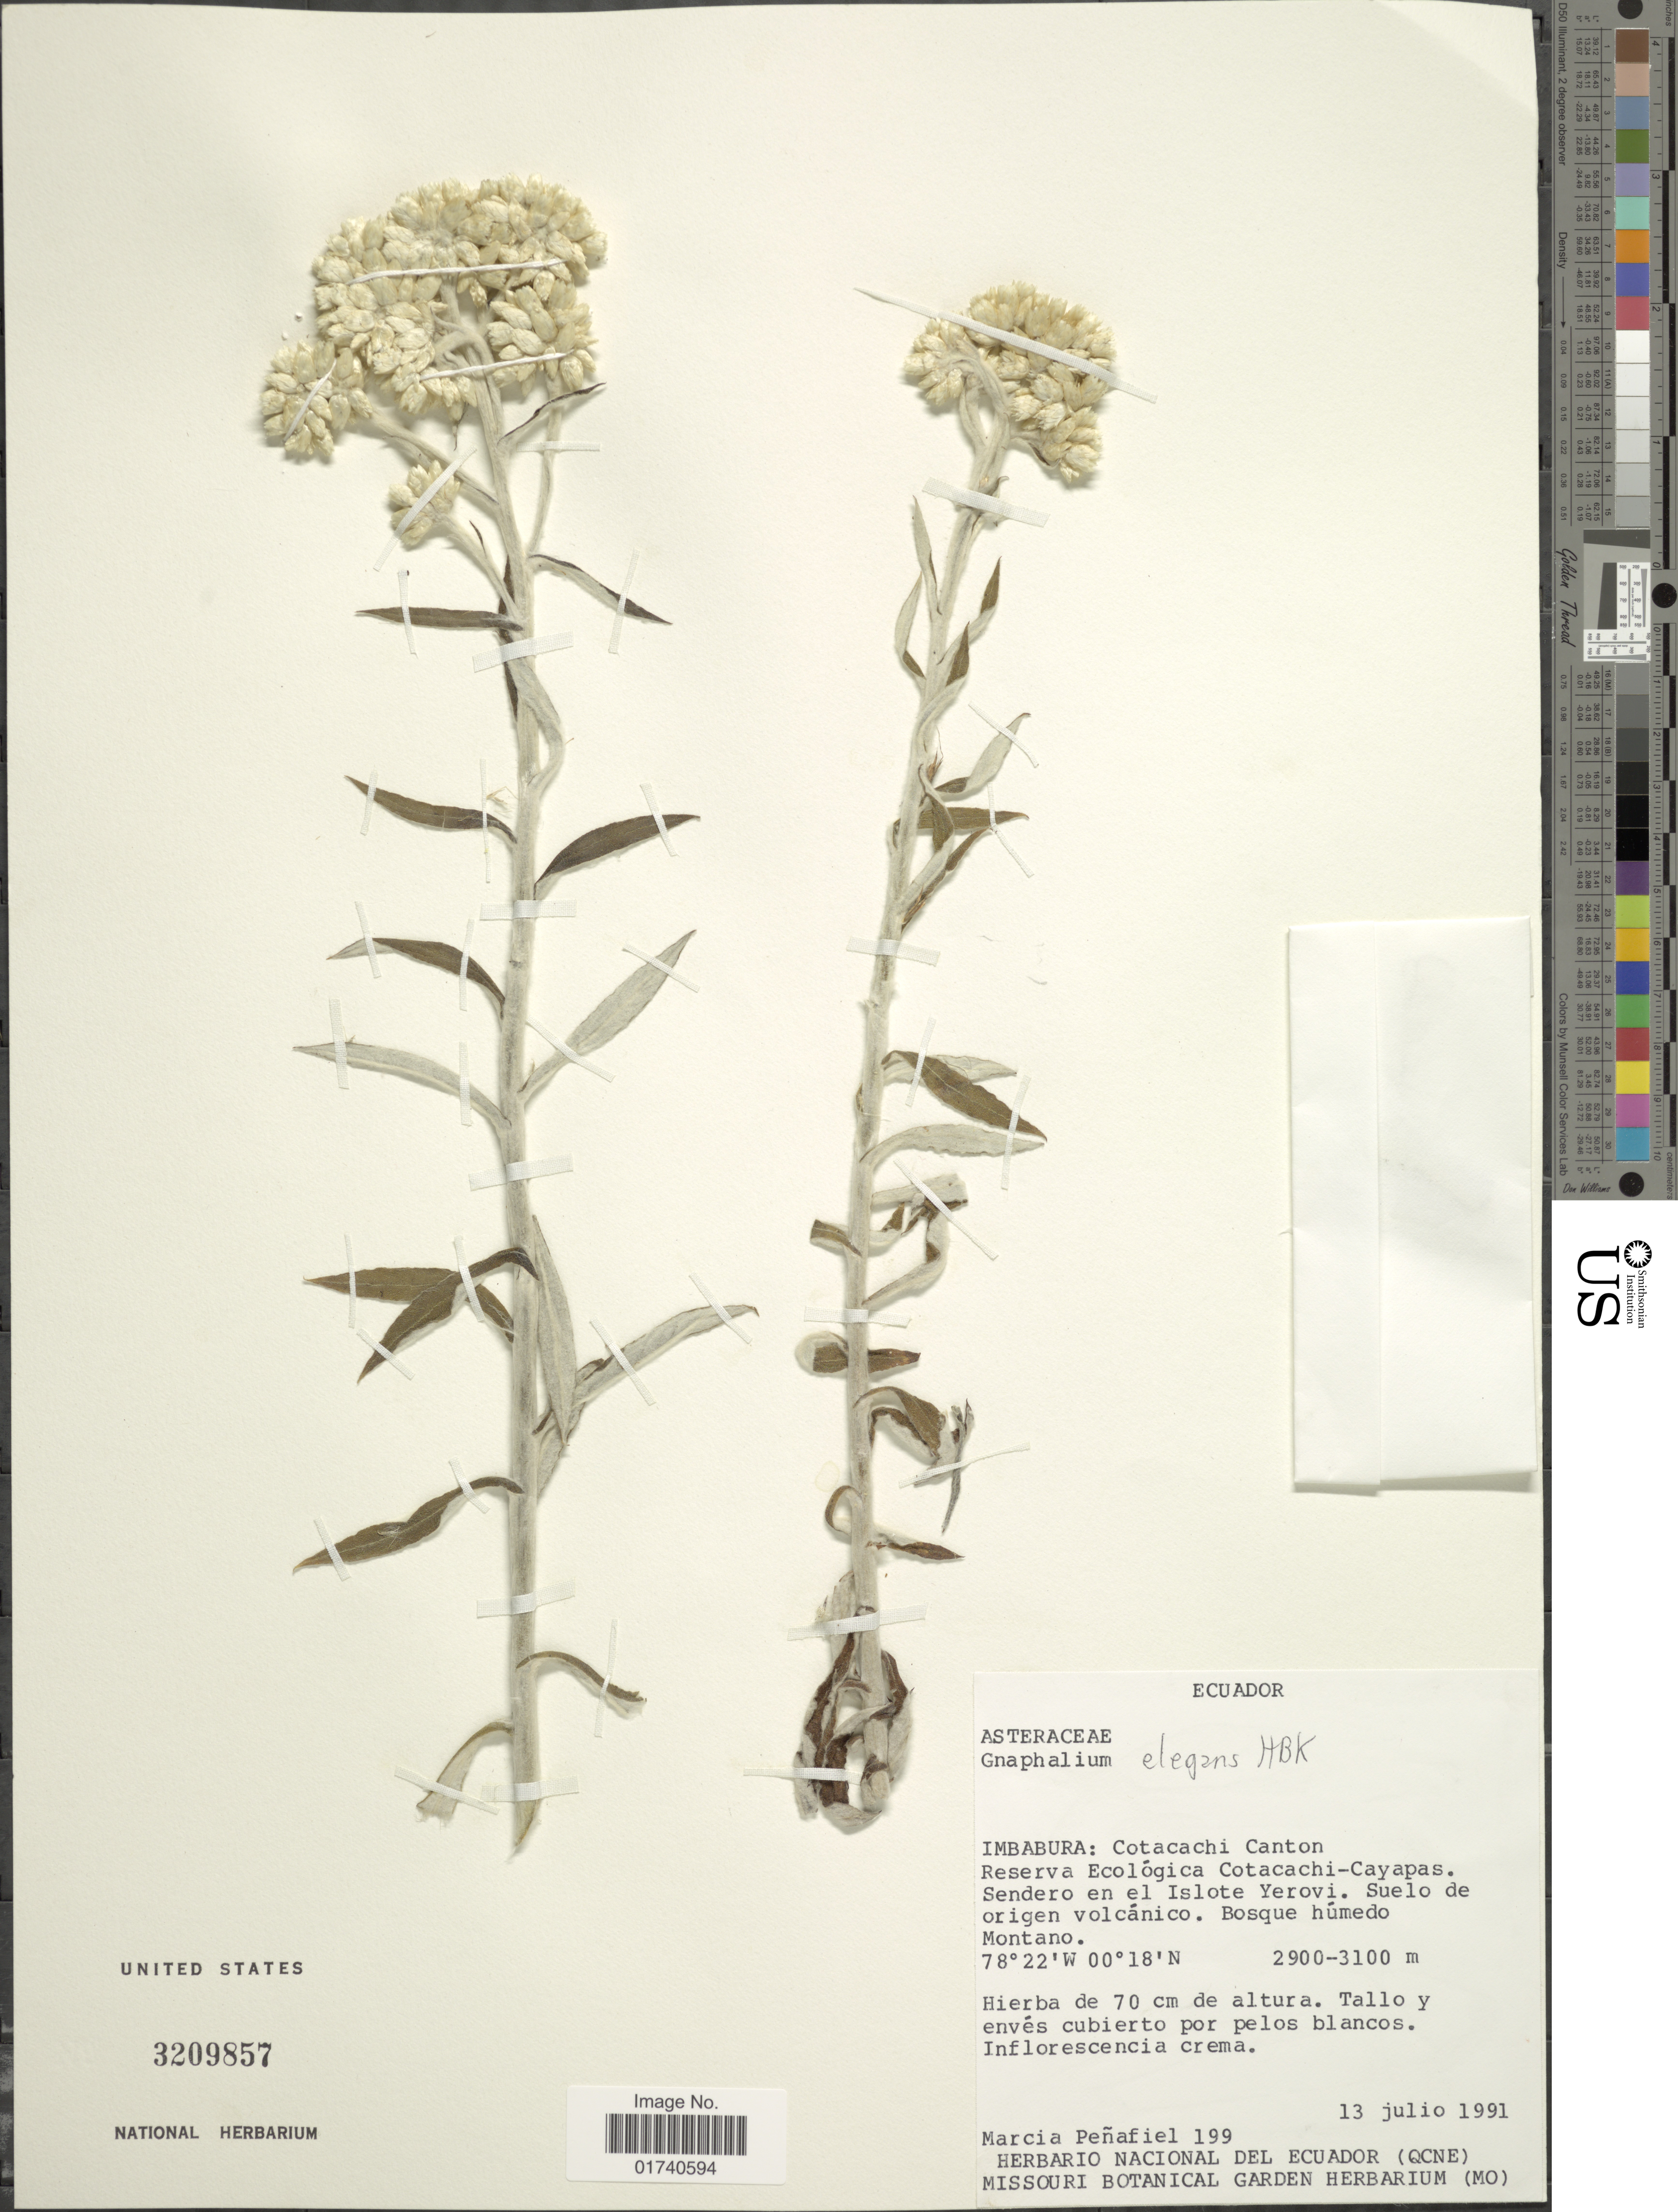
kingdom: Plantae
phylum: Tracheophyta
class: Magnoliopsida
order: Asterales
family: Asteraceae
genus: Pseudognaphalium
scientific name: Pseudognaphalium elegans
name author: (Kunth) Kartesz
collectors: M. Penafiel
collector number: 199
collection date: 1991-07-13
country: Ecuador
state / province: Imbabura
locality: Cotacachi Canton. Reserva Ecologica Cotacachi-Cayapas. Sendero en el Islote Yerovi. Suelo de origen volcanico. Bosque humedo Montano.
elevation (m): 2900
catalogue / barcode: US 3209857